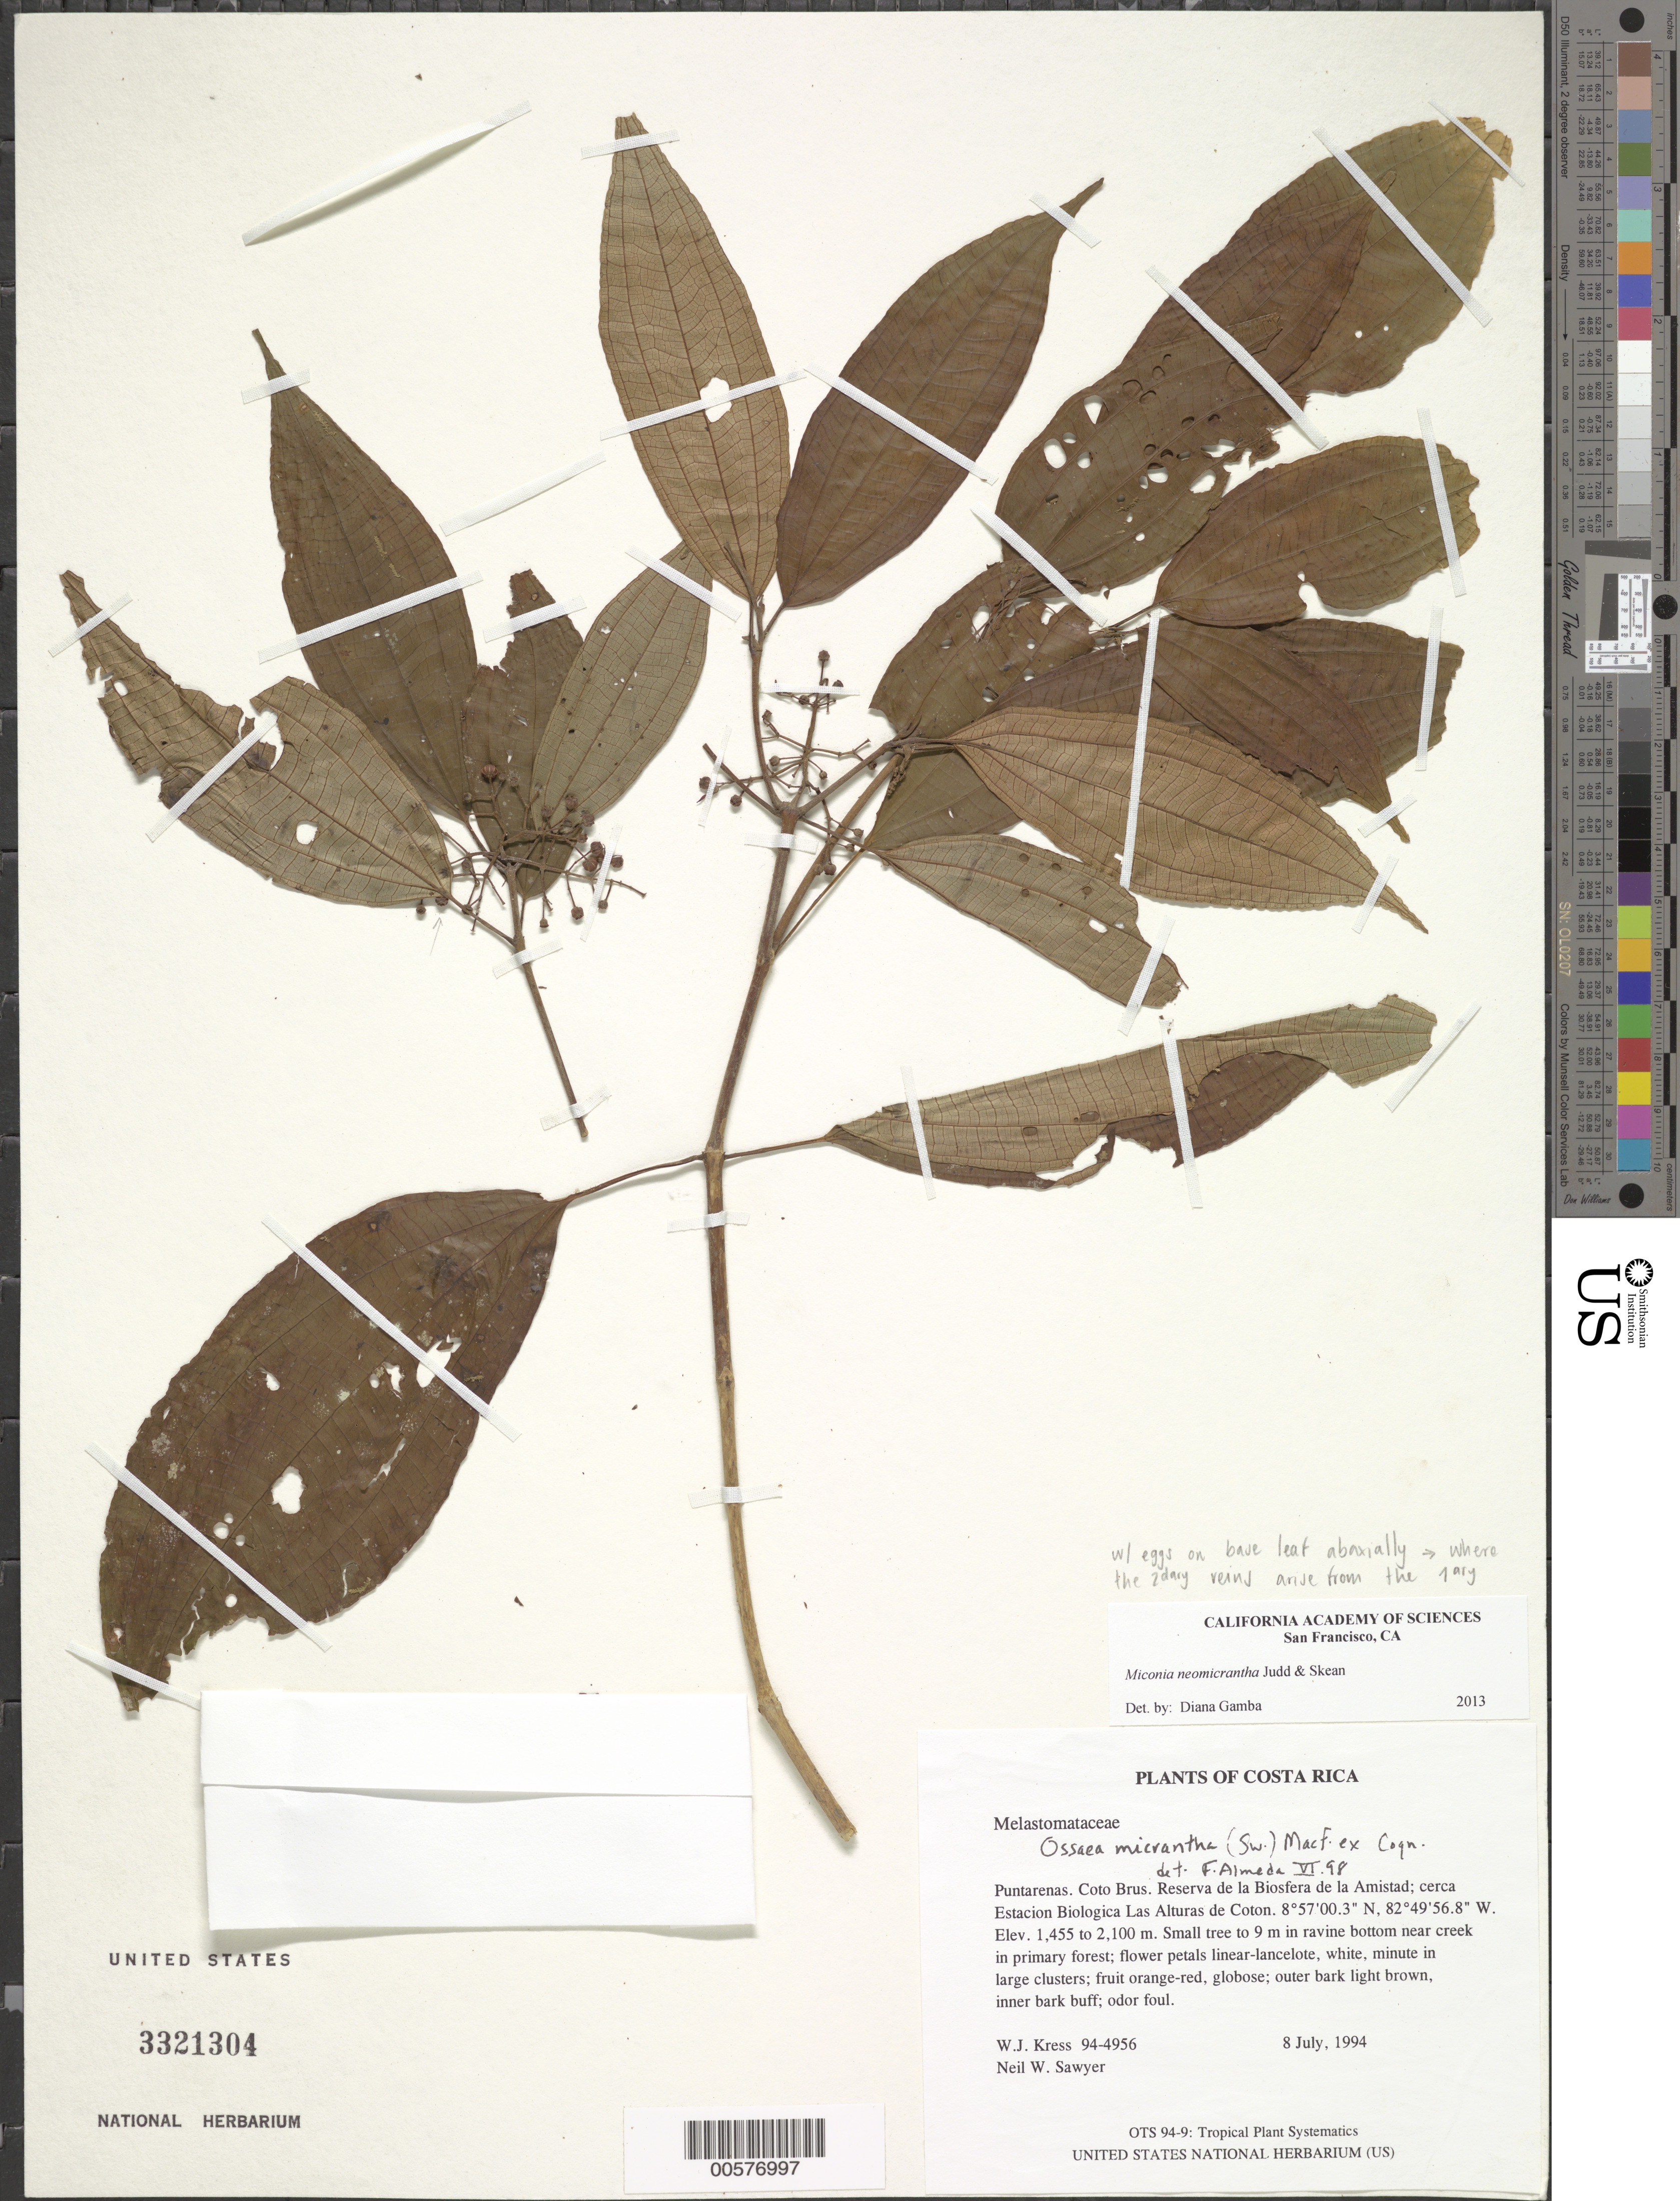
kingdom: Plantae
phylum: Tracheophyta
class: Magnoliopsida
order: Myrtales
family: Melastomataceae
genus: Ossaea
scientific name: Ossaea micrantha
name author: (Sw.) Macfad. ex Cogn.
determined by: Almeda, F.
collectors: W. J. Kress & N. W. Sawyer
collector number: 94-4956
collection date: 1994-07-08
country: Costa Rica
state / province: Puntarenas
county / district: Coto Brus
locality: Reserva de la Biosfera de la Amistad; cerca Estacion Biologica Las Alturas de Coton.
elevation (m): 1455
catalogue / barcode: US 3321304